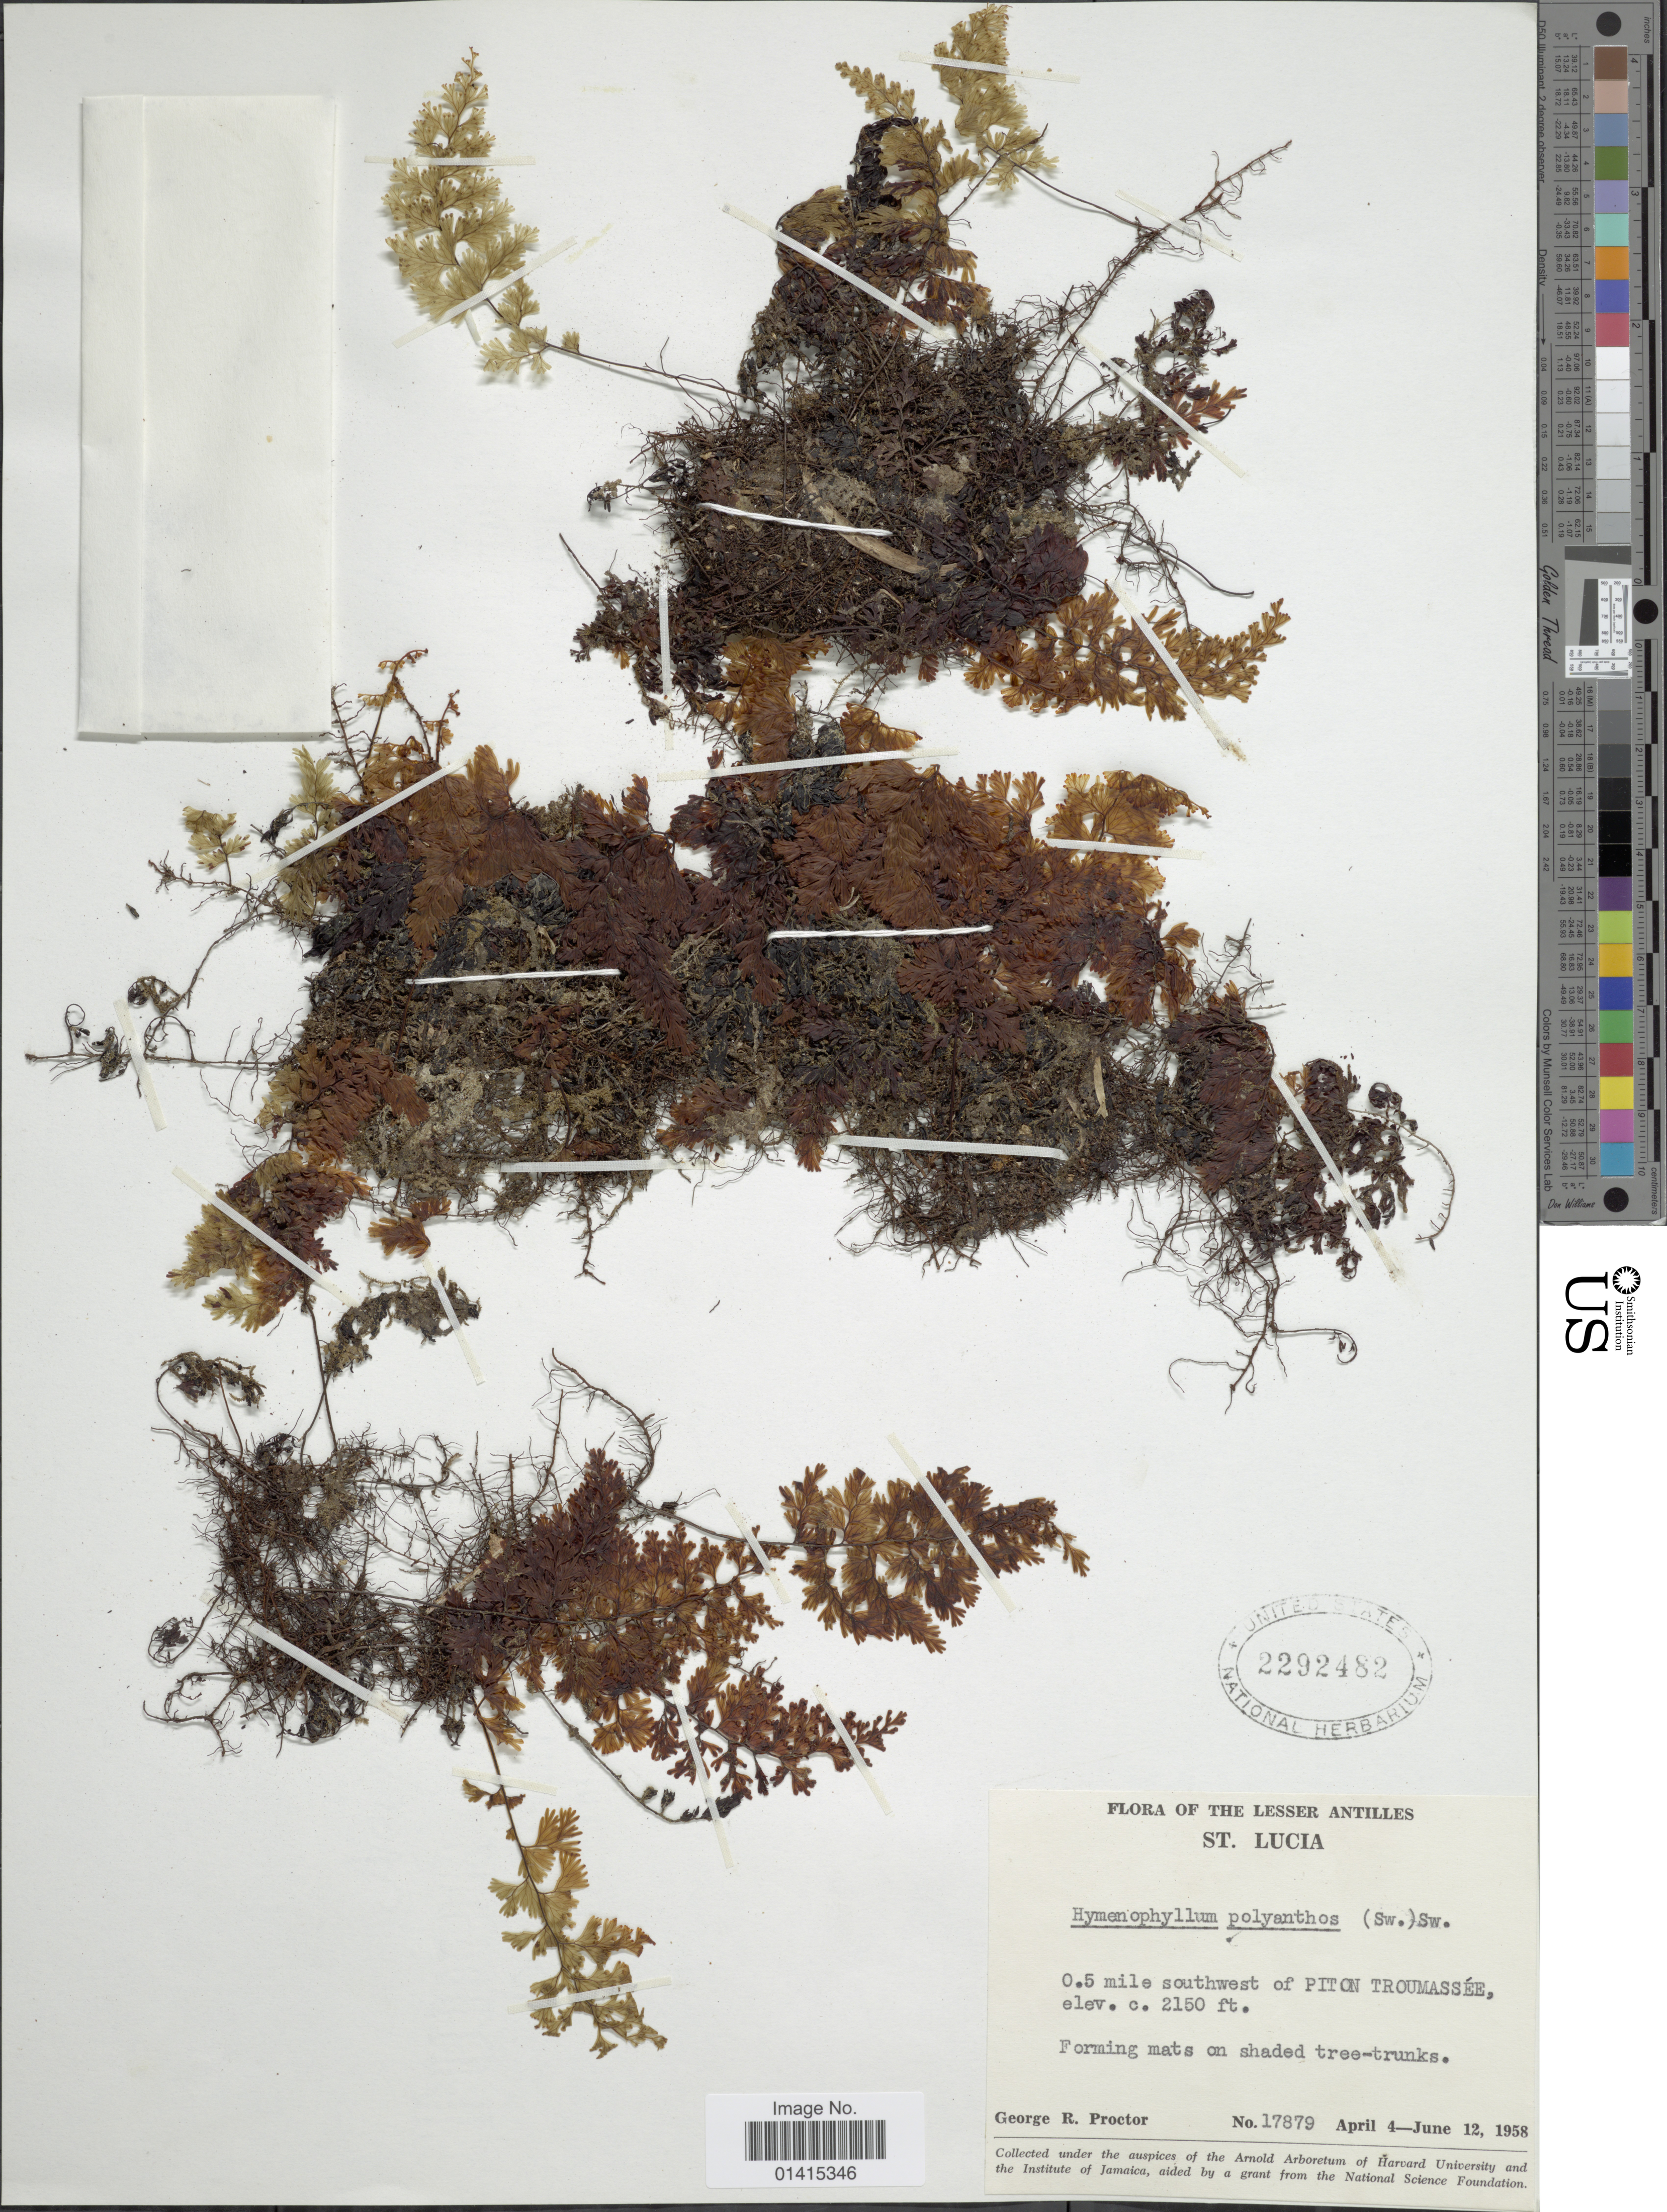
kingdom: Plantae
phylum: Tracheophyta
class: Polypodiopsida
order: Hymenophyllales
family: Hymenophyllaceae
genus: Hymenophyllum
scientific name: Hymenophyllum polyanthos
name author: (Sw.) Sw.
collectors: R. Proctor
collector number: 17879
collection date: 1958-04-04/1958-06-12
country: St. Lucia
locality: Lesser Antilles, St. Lucia, 0.5 mile southwest of Piton Troumassée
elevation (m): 655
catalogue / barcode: US 2292482